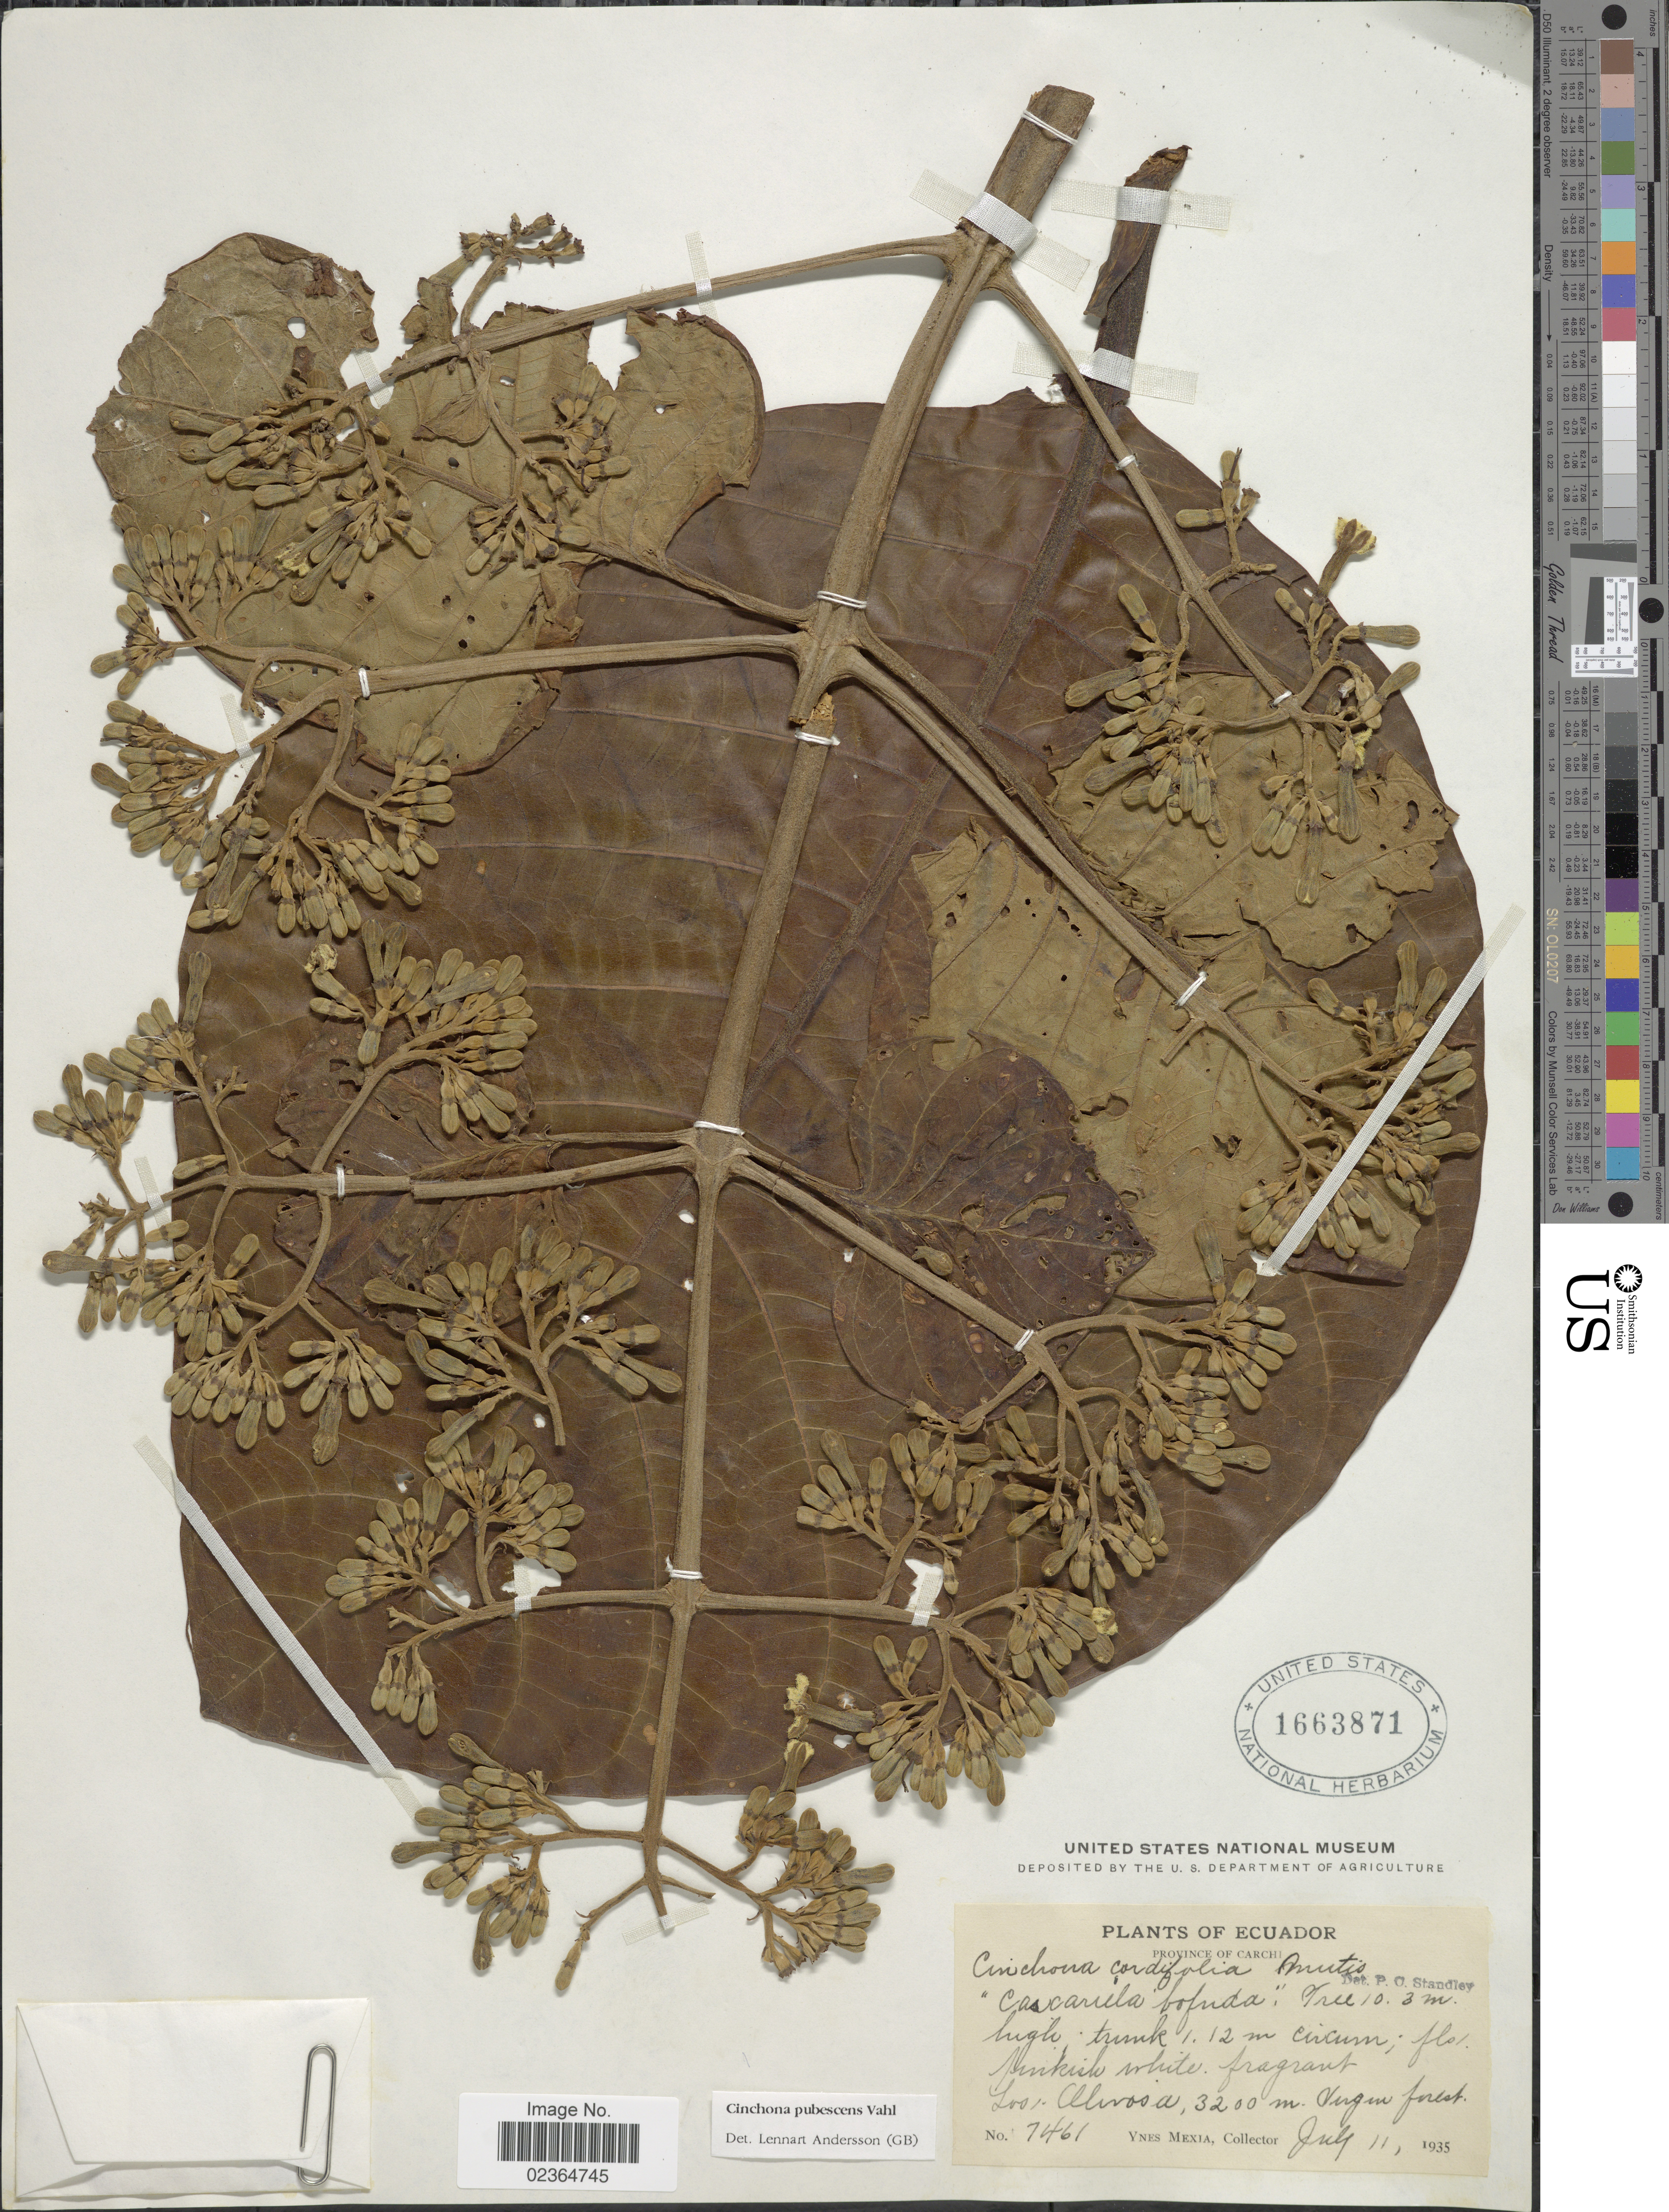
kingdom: Plantae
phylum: Tracheophyta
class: Magnoliopsida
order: Gentianales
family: Rubiaceae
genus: Cinchona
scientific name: Cinchona pubescens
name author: Vahl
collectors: Y. Mexia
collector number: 7461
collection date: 1935-07-11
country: Ecuador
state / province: Carchi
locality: Los. Alinosa, [interpreted] Virgin forest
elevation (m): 3200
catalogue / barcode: US 1663871